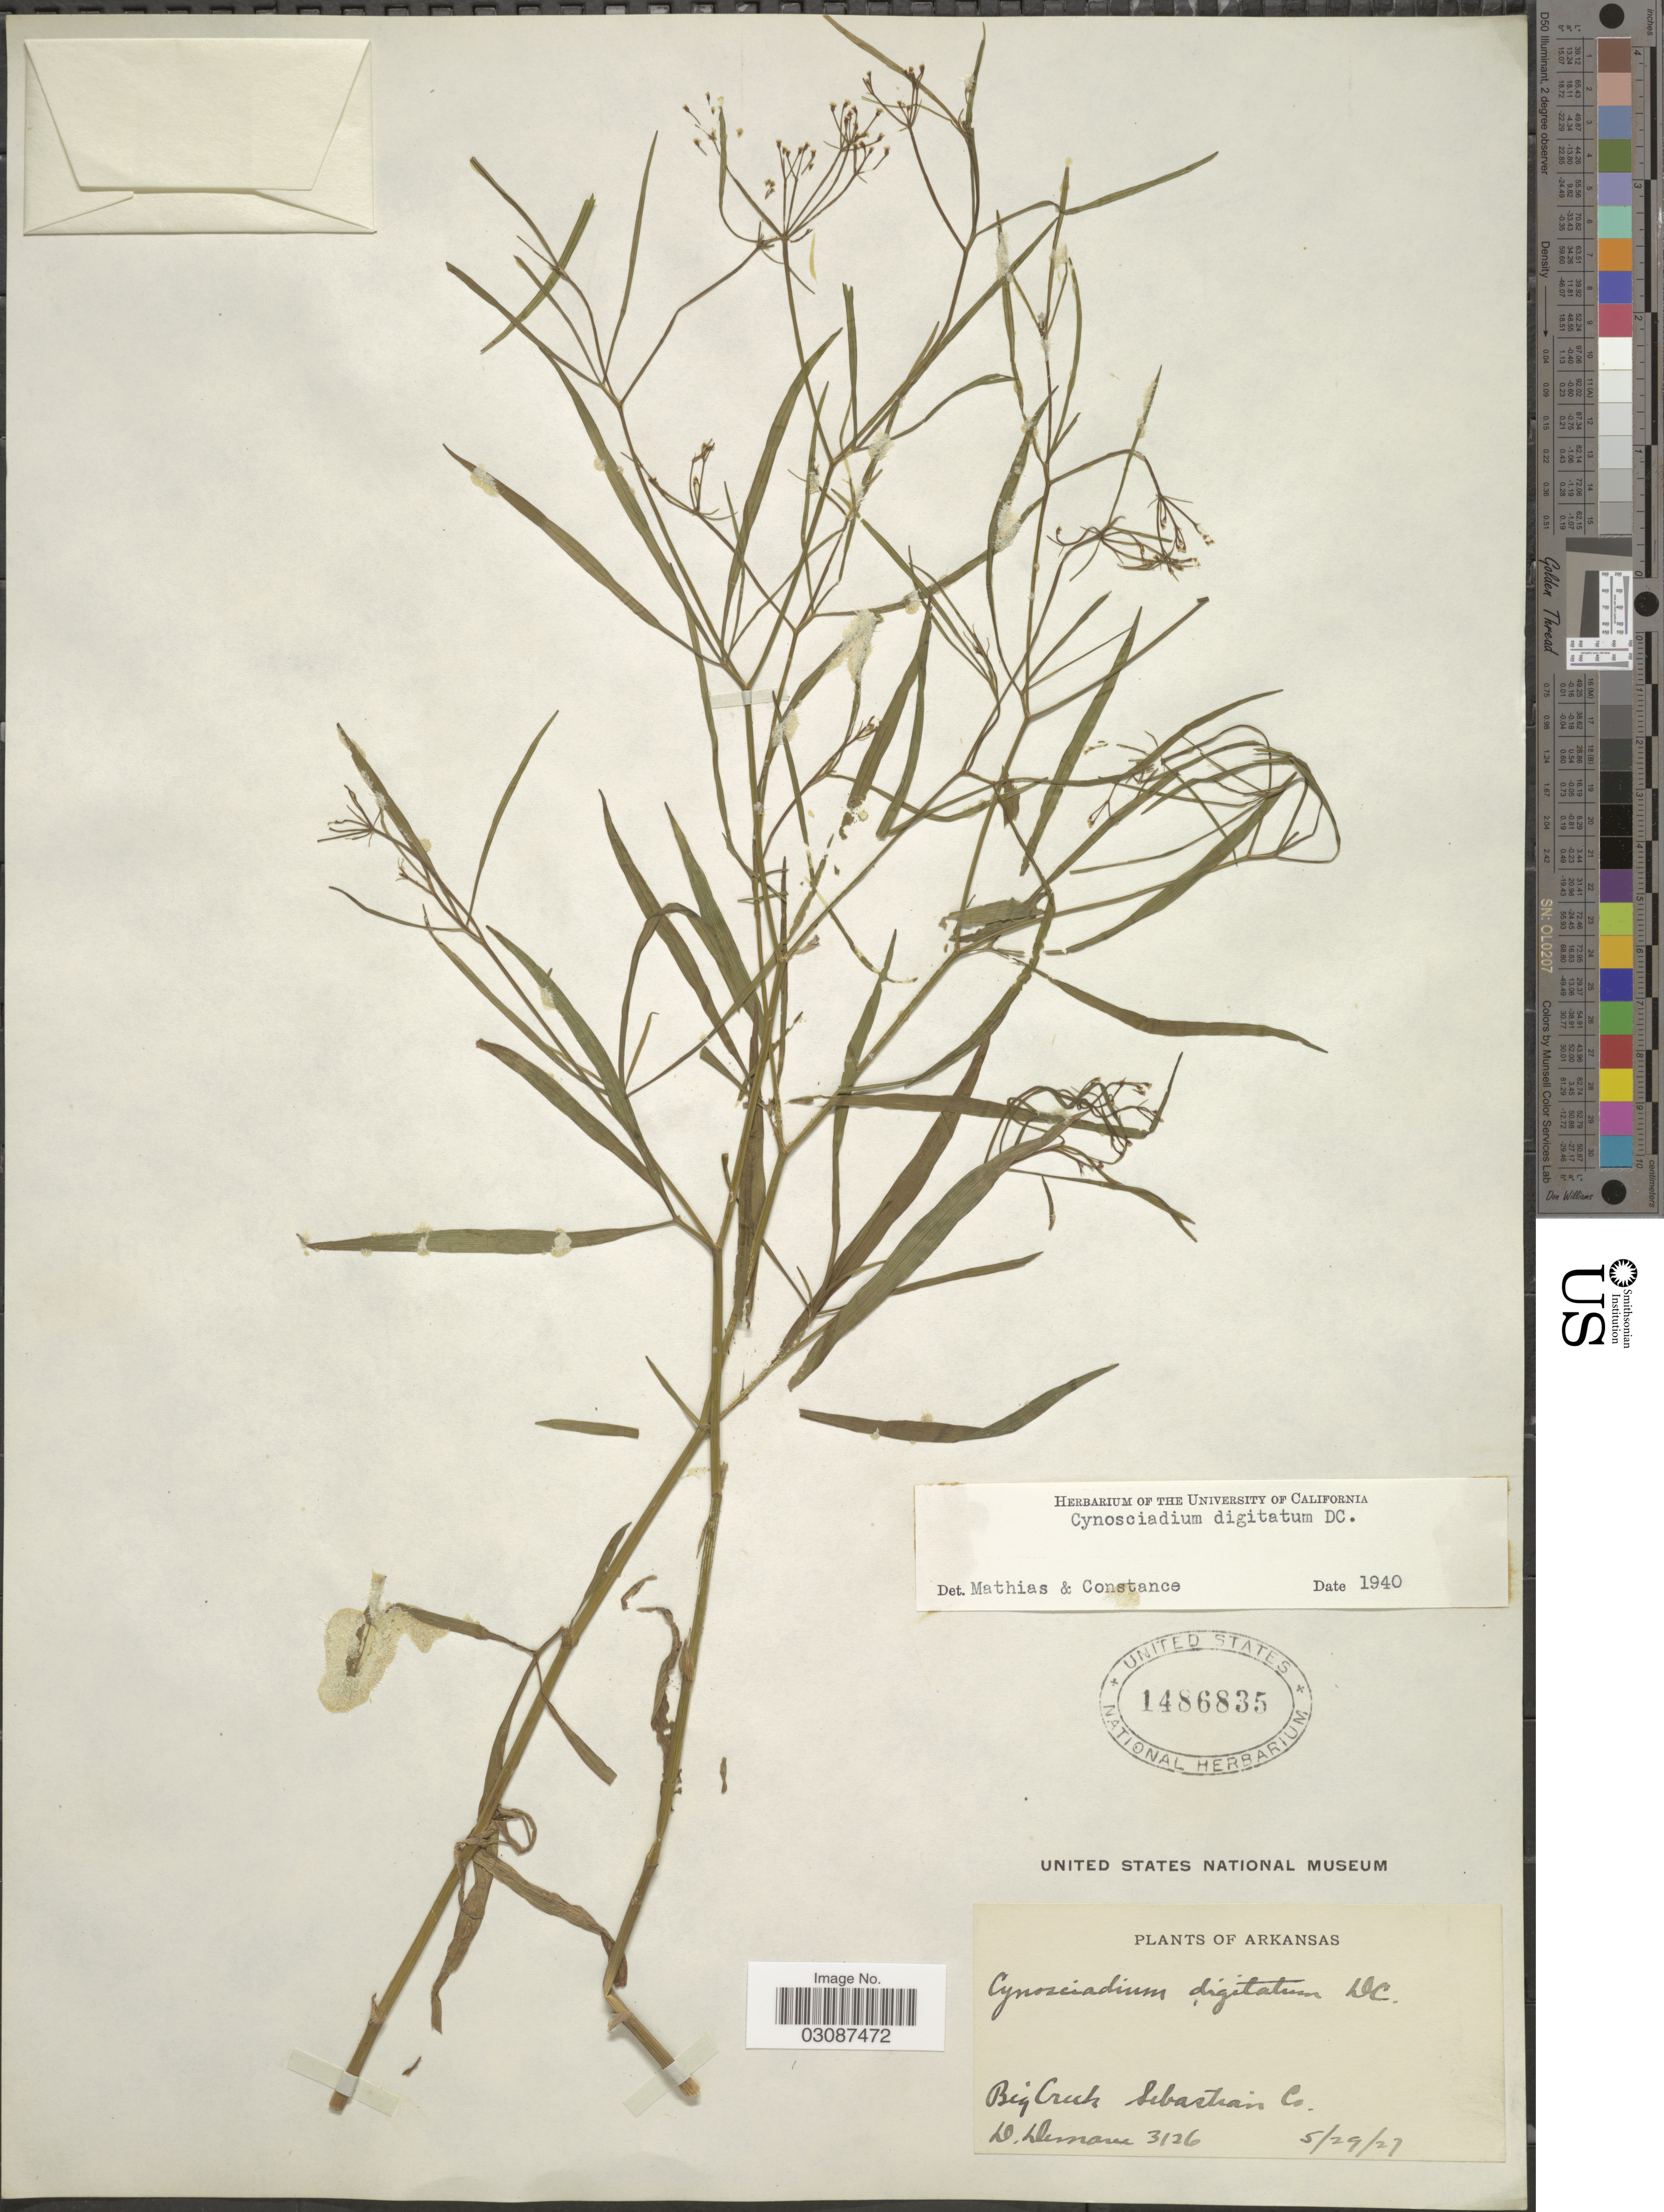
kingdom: Plantae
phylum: Tracheophyta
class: Magnoliopsida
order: Apiales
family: Apiaceae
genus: Cynosciadium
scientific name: Cynosciadium digitatum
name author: DC.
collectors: D. Demaree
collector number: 3126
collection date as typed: Transcribed d/m/y: 29/5/27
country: United States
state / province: Arkansas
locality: Big Creek. Sebastian Co.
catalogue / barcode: US 1486835